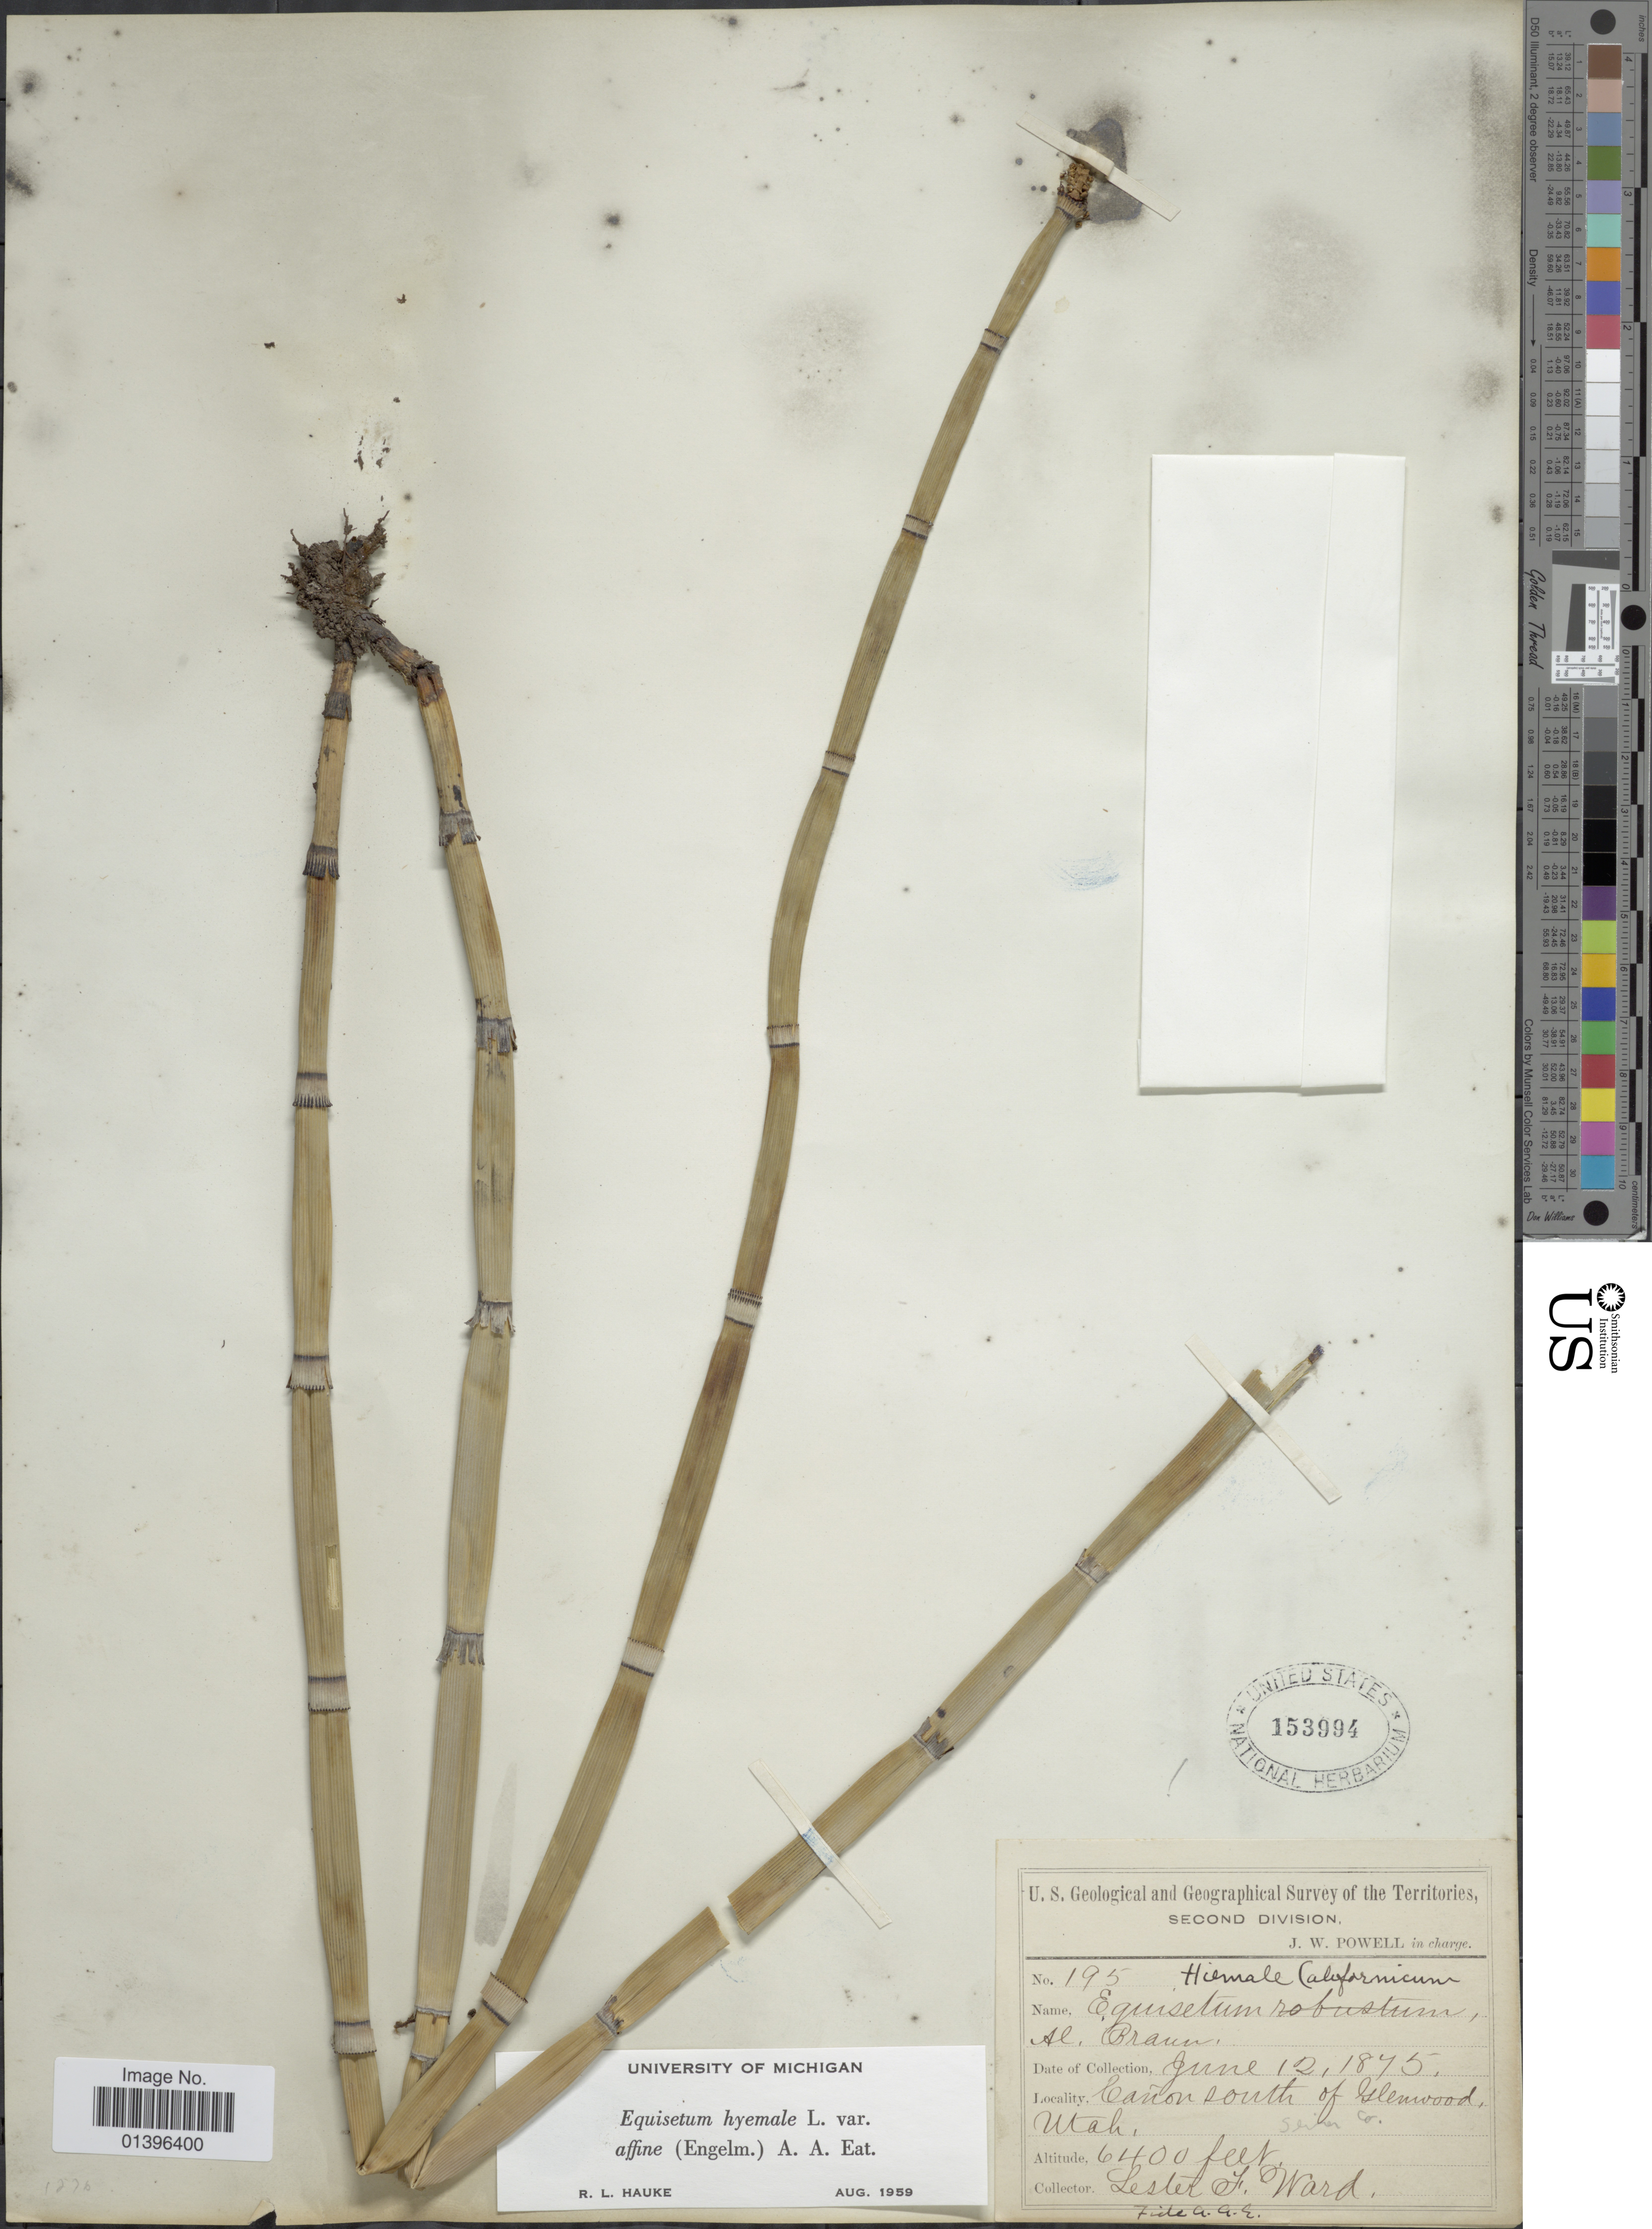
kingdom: Plantae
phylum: Tracheophyta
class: Polypodiopsida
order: Equisetales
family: Equisetaceae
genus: Equisetum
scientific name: Equisetum hyemale var. affine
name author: (Engelm.) A.A. Eaton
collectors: L. F. Ward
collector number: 195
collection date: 1875-06-12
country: United States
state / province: Utah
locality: Cañon south of Glenwood, Sevier Co.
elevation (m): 1951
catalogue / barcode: US 153994